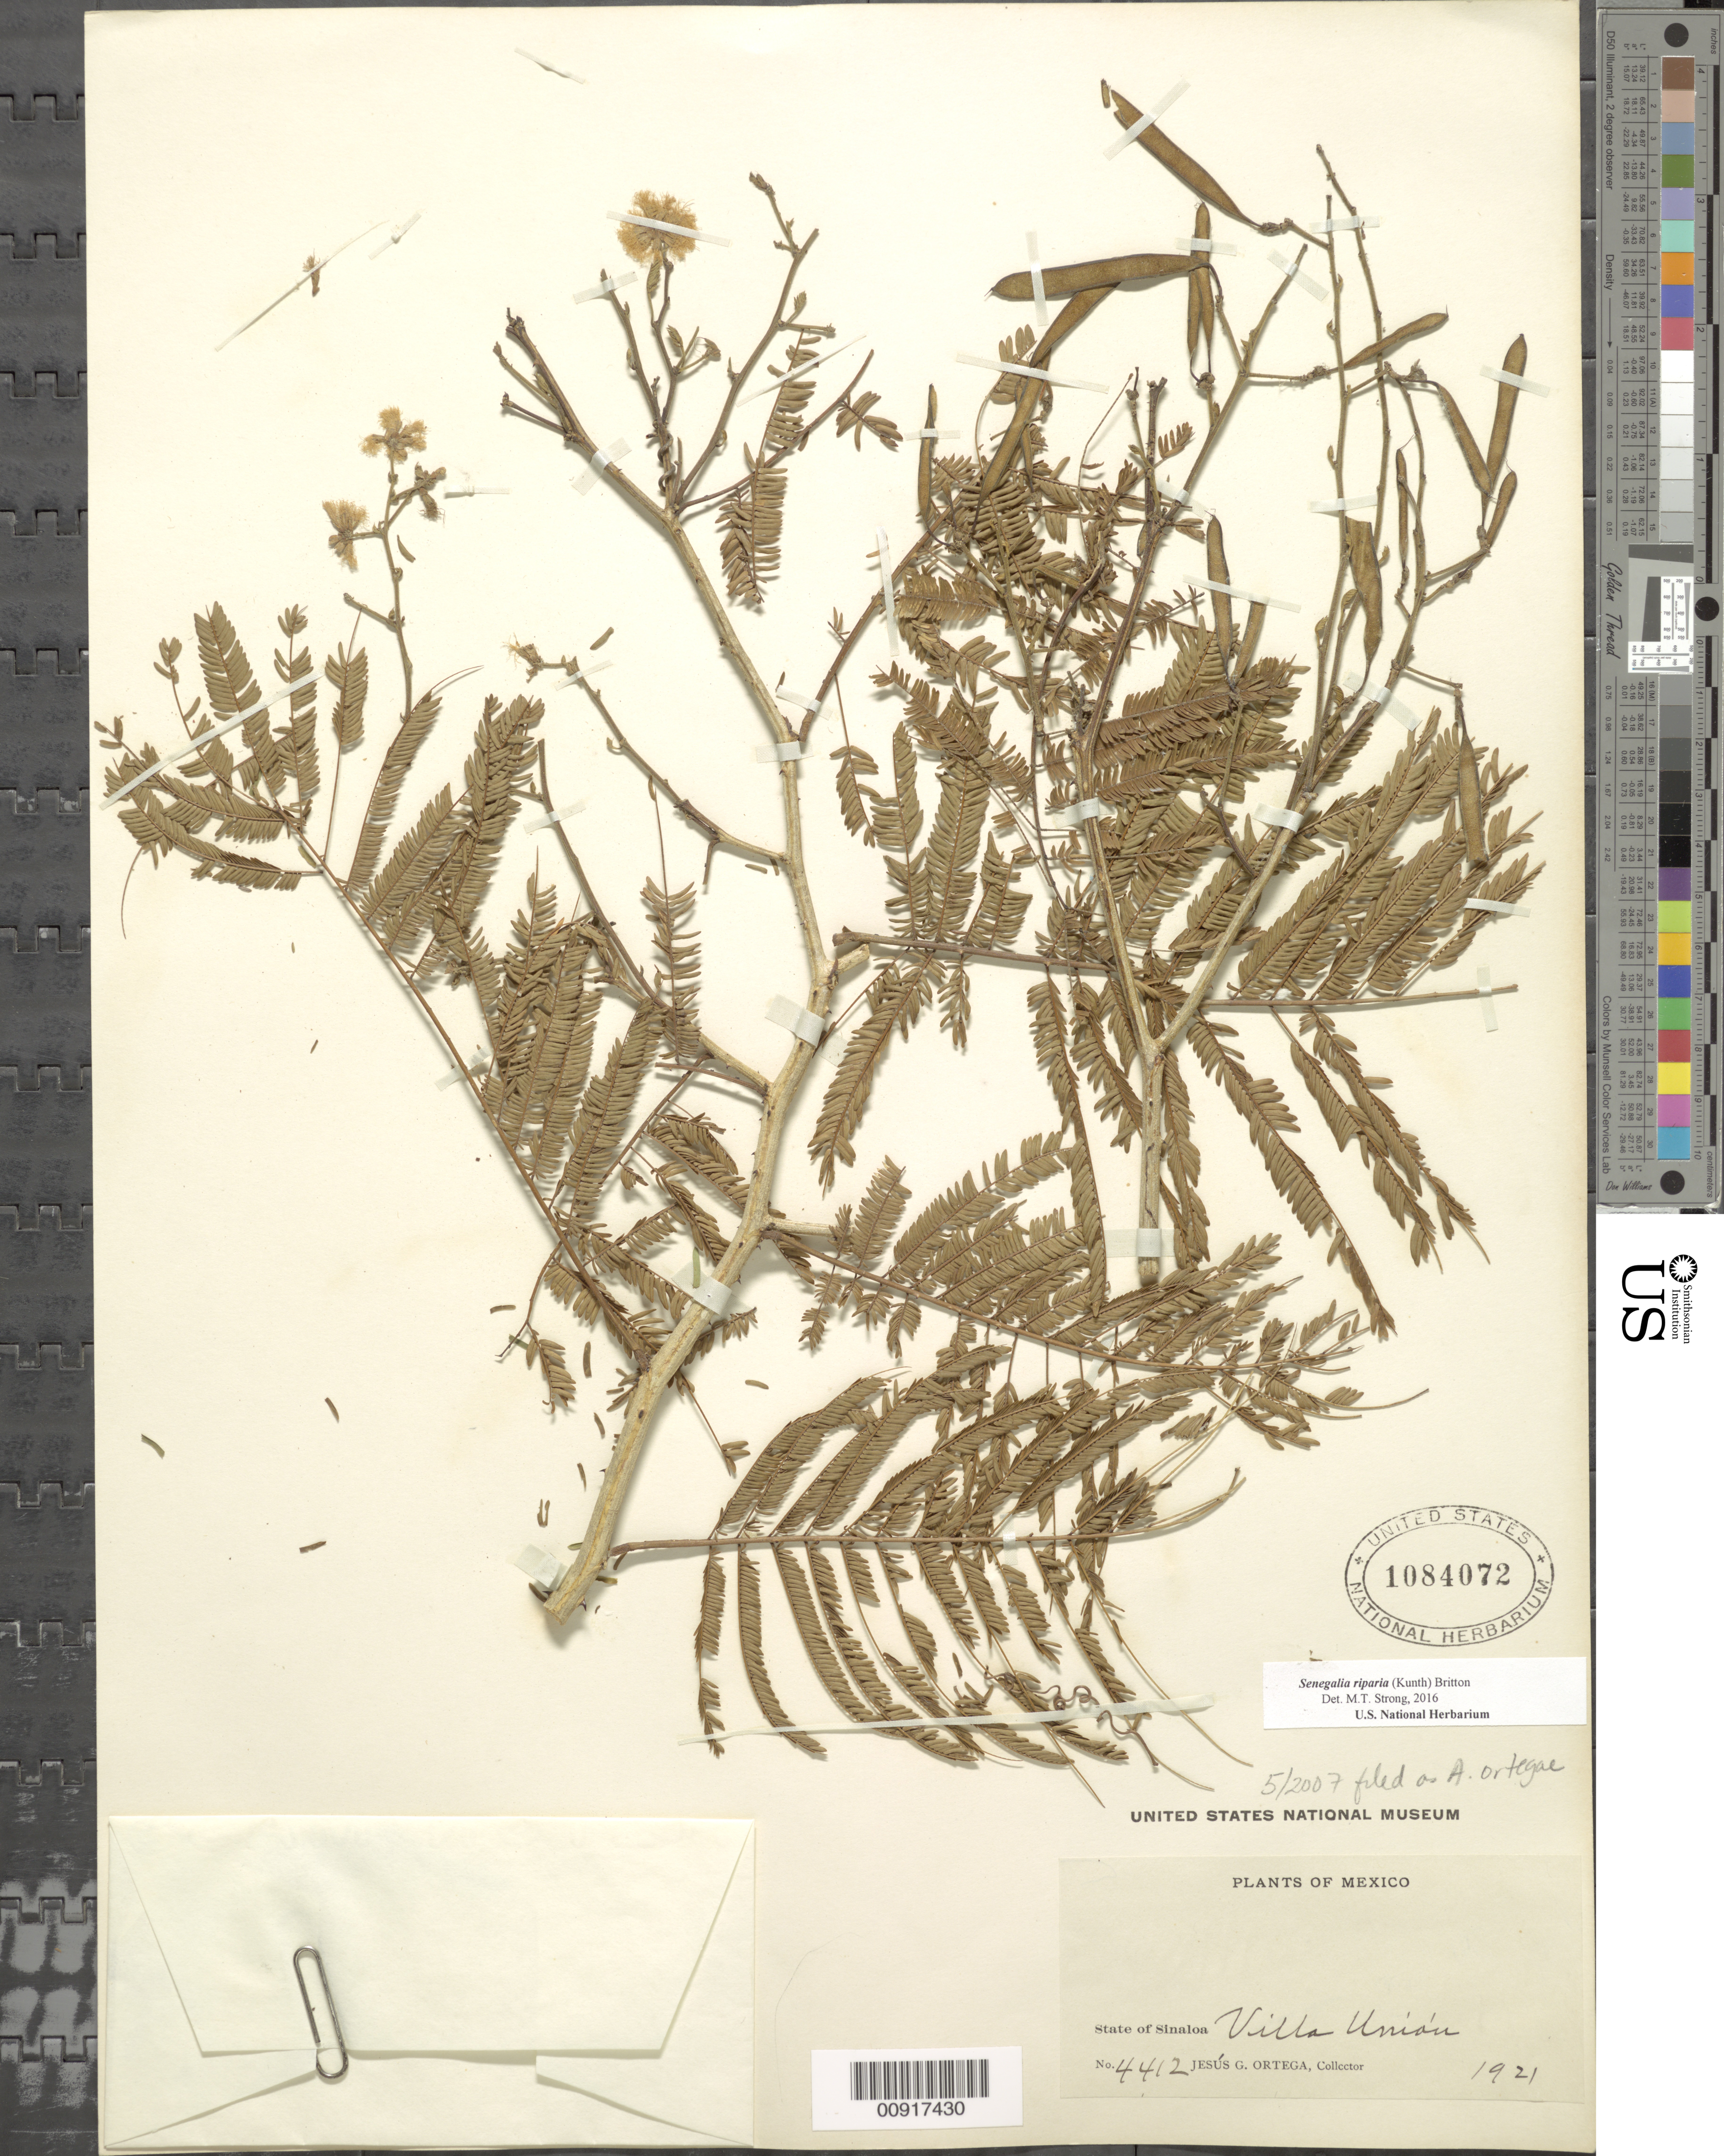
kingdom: Plantae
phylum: Tracheophyta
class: Magnoliopsida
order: Fabales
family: Fabaceae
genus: Senegalia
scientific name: Senegalia riparia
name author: (Kunth) Britton & Rose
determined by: Strong, M. T., (US), Smithsonian Institution - National Museum of Natural History (UNITED STATES)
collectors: J. Ortega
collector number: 4412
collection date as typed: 1921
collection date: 1921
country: Mexico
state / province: Sinaloa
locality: State of Sinaloa: Villa Unión.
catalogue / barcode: US 1084072